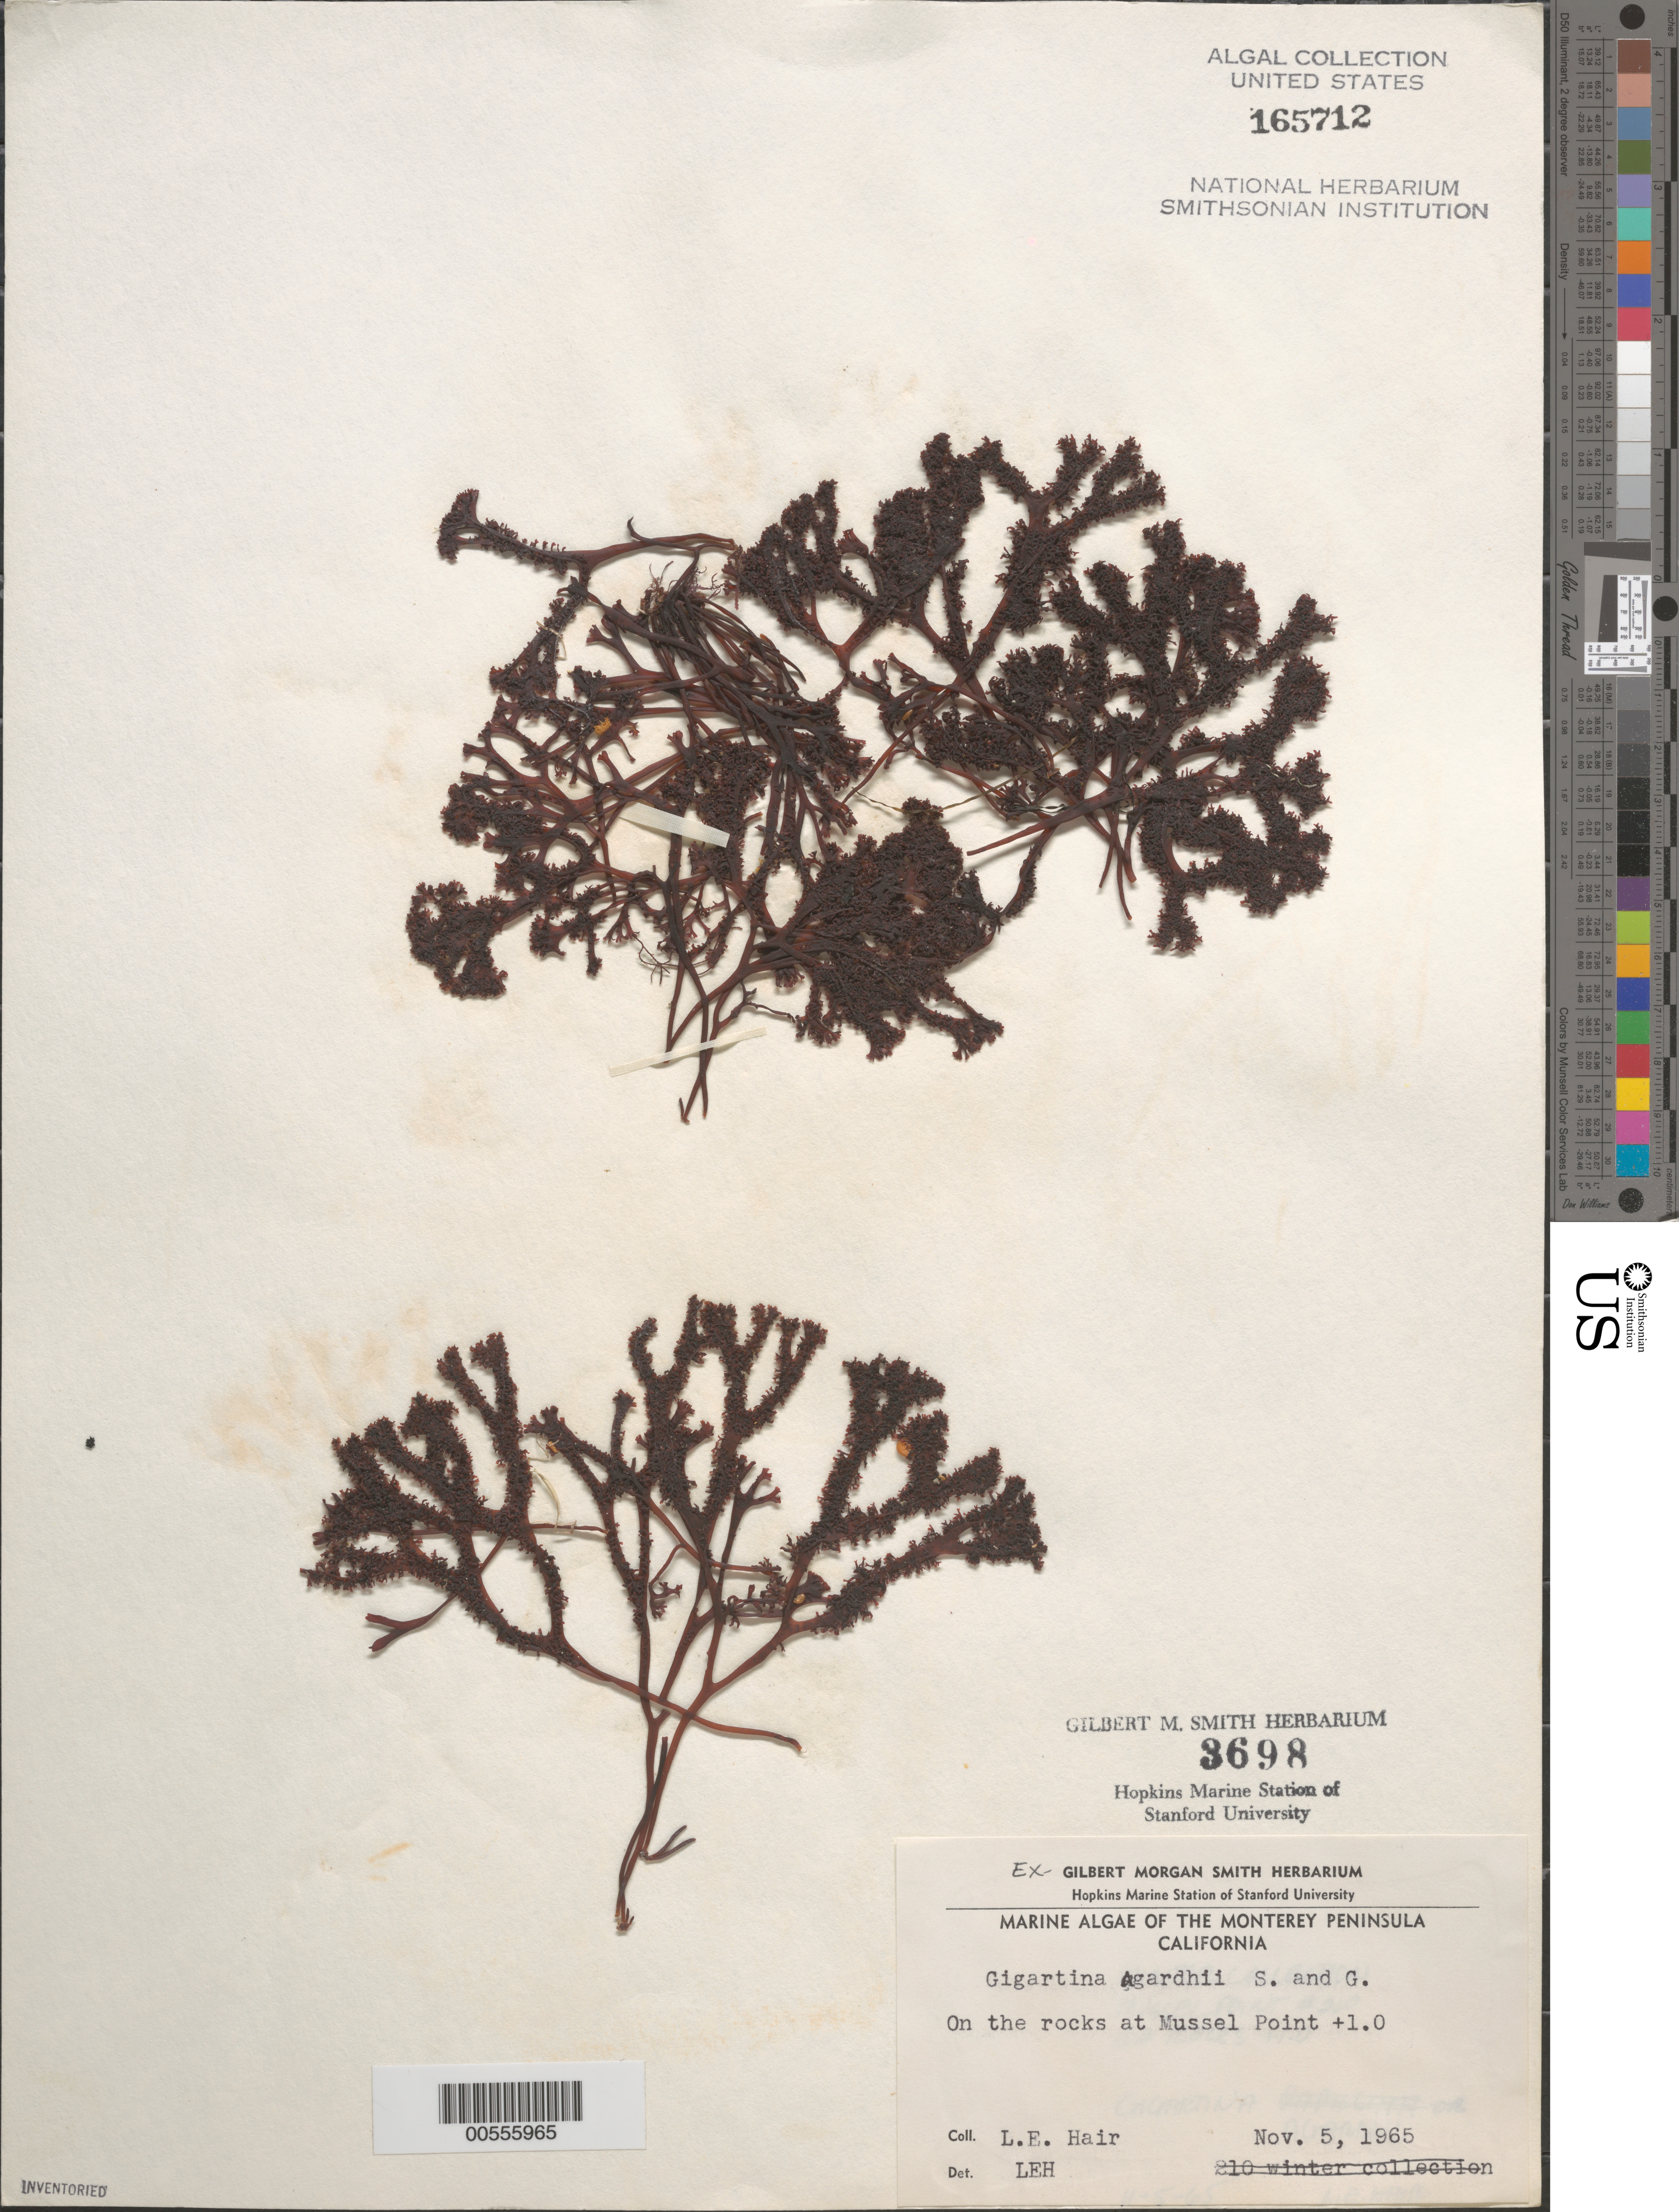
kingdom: Plantae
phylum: Rhodophyta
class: Florideophyceae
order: Gigartinales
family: Phyllophoraceae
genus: Mastocarpus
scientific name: Mastocarpus agardhii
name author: (Setchell & N.L. Gardner) S.C. Lindstrom et al.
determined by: Algae name updating Project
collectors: L. Hair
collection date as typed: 05 Nov 1965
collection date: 1965-11-05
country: United States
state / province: California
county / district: Monterey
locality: Mussel Point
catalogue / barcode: US 165712